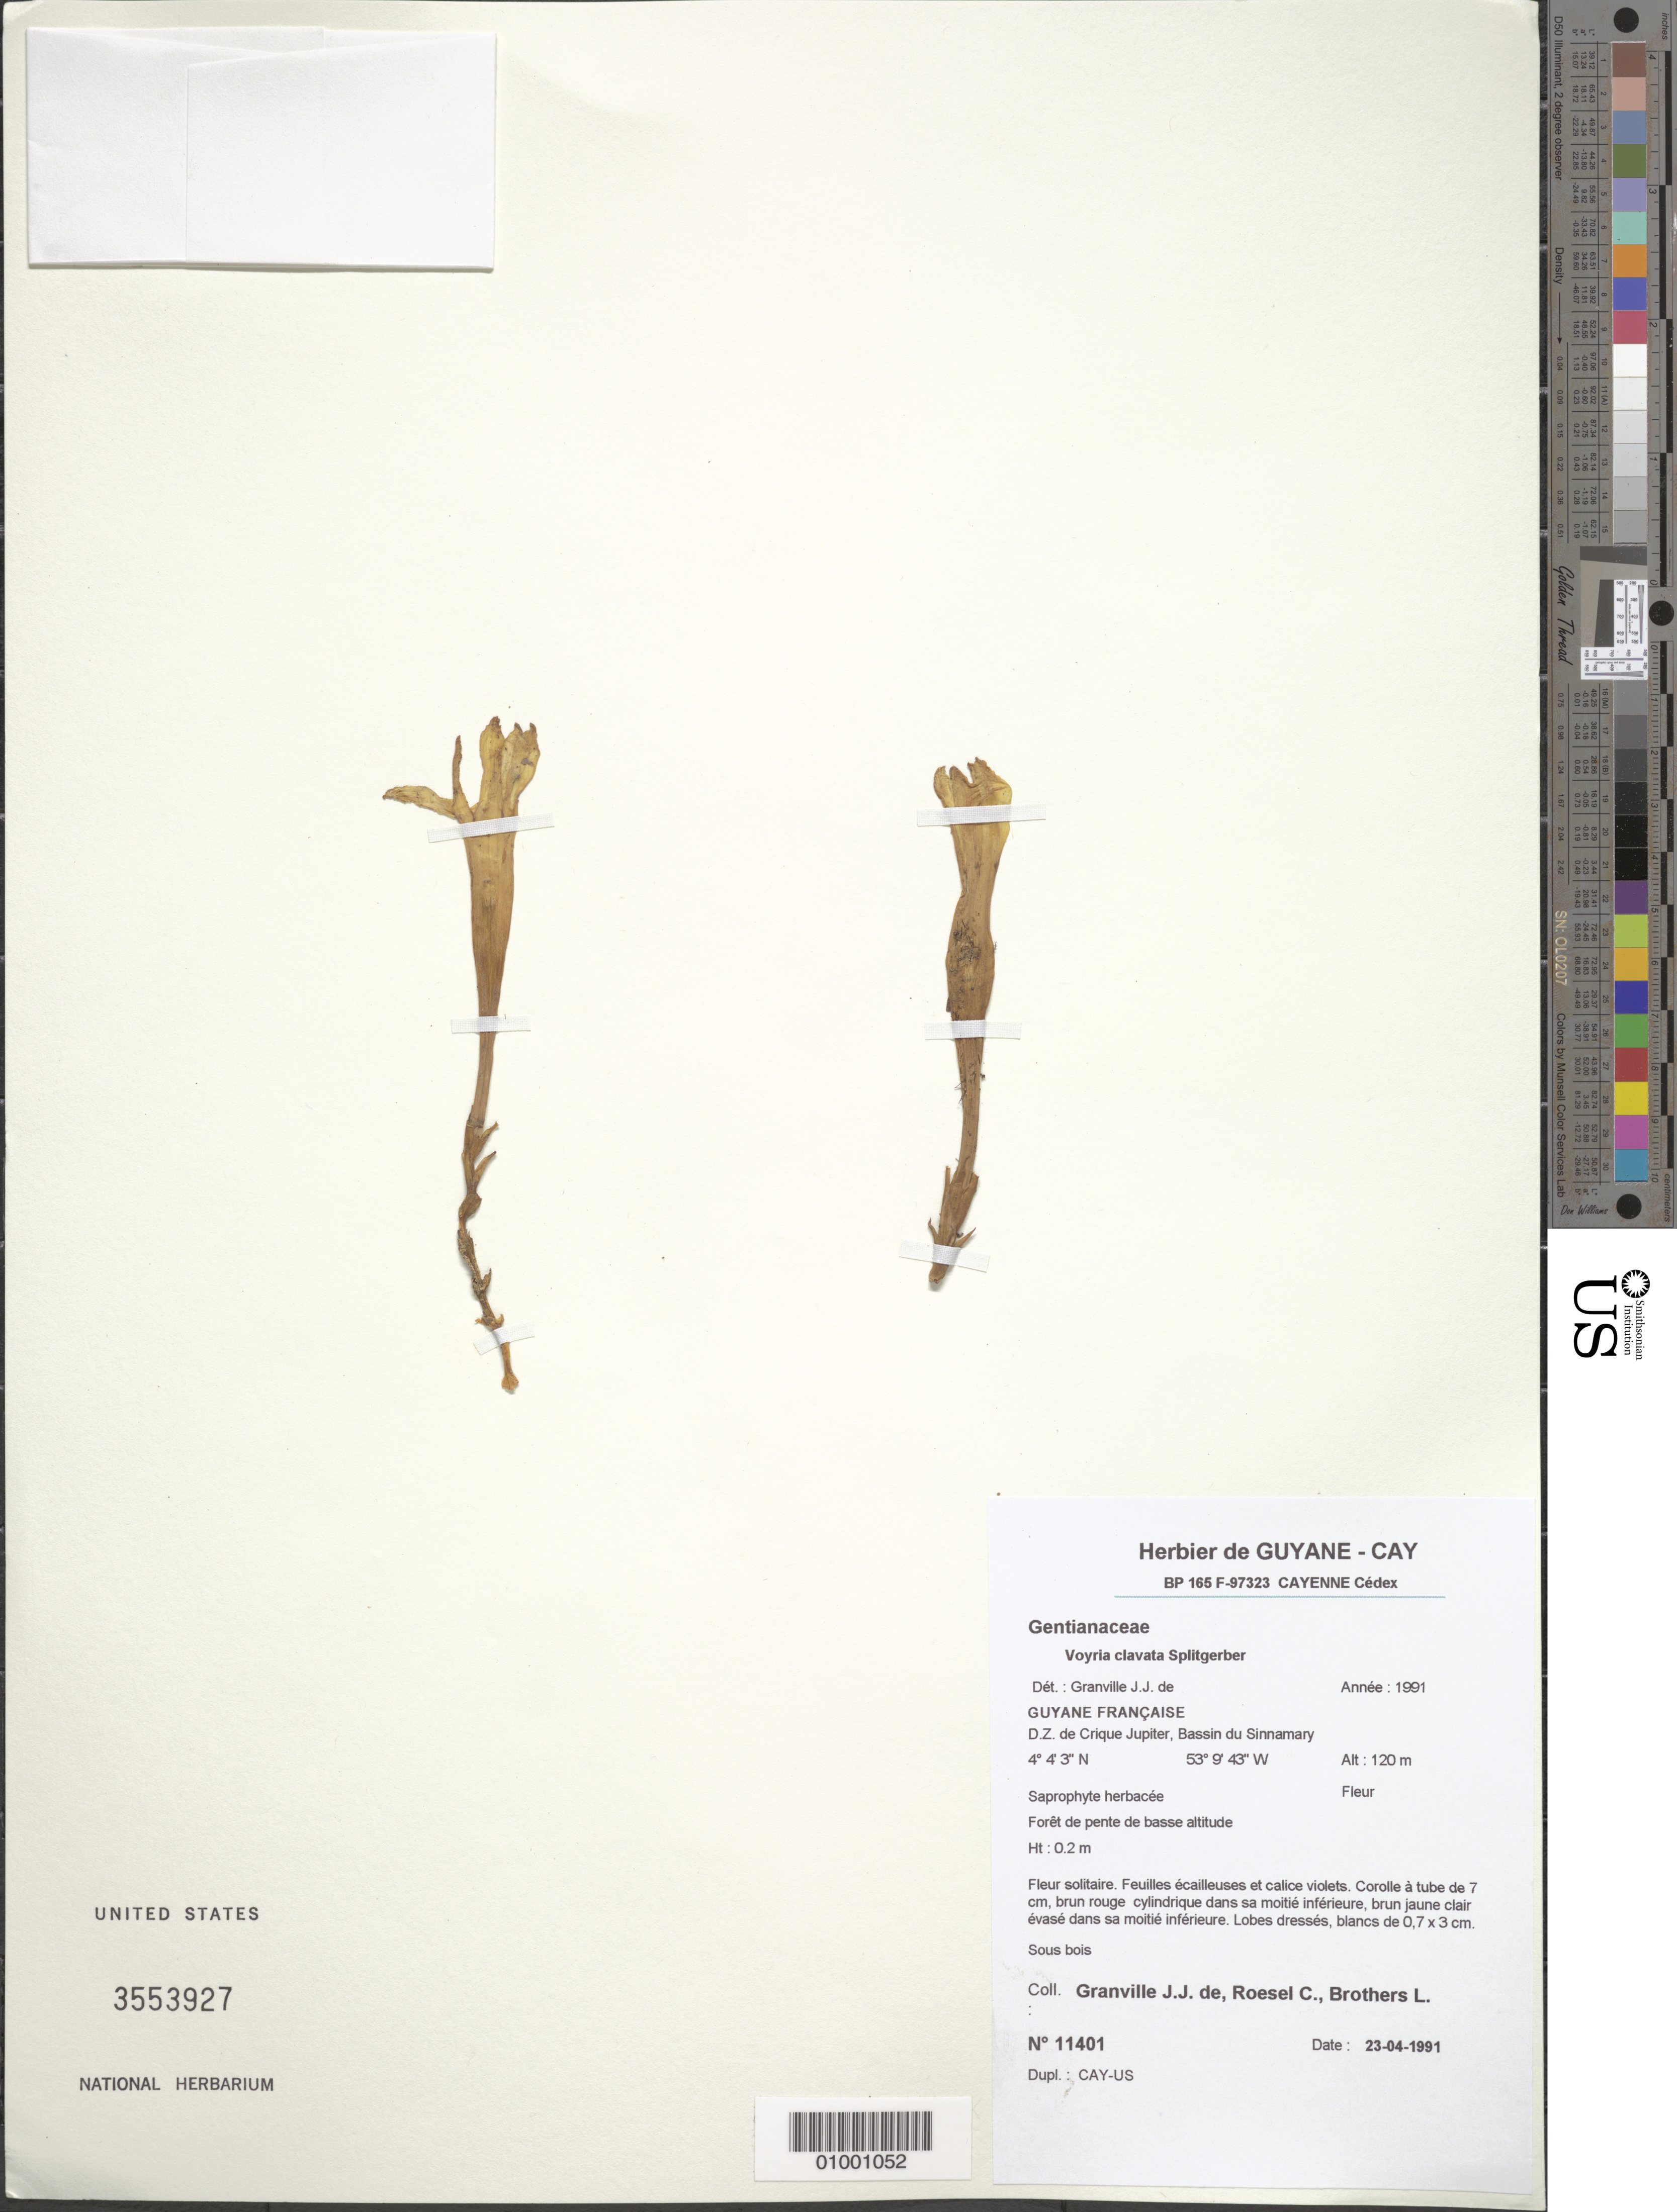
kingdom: Plantae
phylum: Tracheophyta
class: Magnoliopsida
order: Gentianales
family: Gentianaceae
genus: Voyria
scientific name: Voyria clavata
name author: Splitg.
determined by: Granville, J. J. de, (CAY), Institut de Recherche pour le Developpement (IRD) (FRENCH GUIANA)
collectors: J.-J. de Granville, C. S. Roesel & L. Brothers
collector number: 11401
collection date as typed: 23-Apr-91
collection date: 1991-04-23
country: French Guiana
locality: D.Z. de Crique Jupiter, Bassin du Sinnamary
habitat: Forêt de pente de basse altitude; sous bois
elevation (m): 120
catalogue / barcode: US 3553927